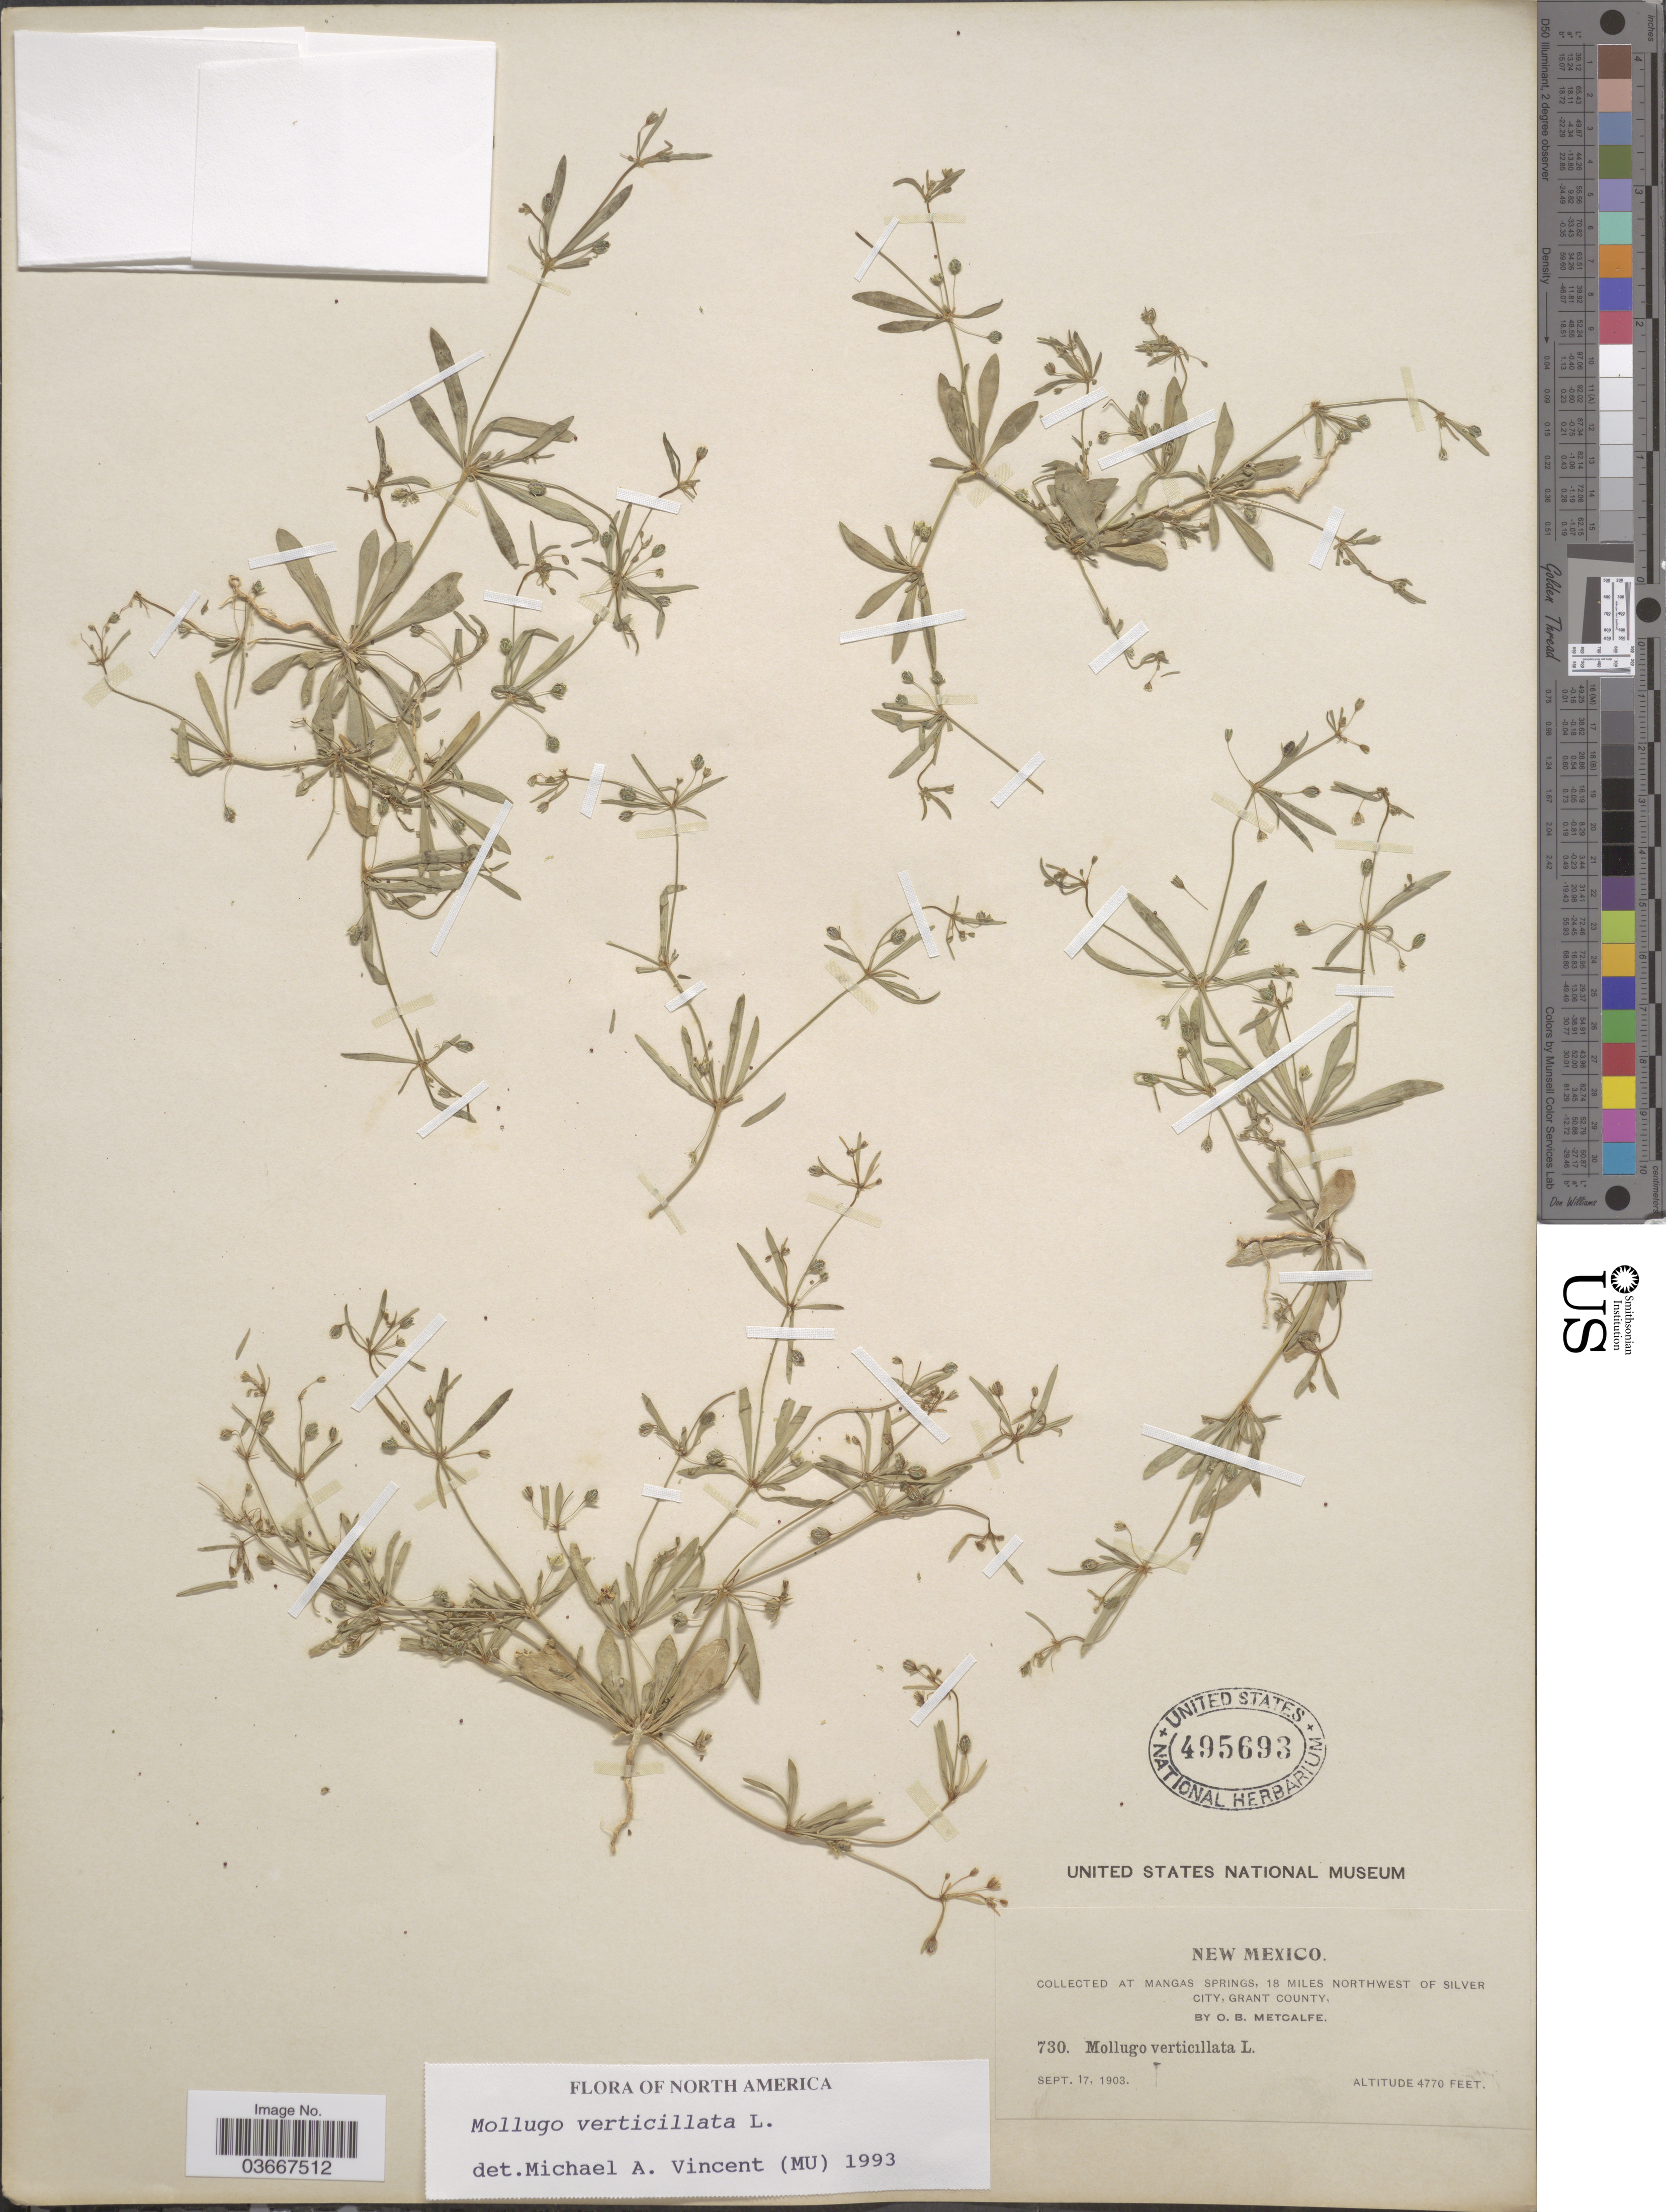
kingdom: Plantae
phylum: Tracheophyta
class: Magnoliopsida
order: Caryophyllales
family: Molluginaceae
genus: Mollugo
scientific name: Mollugo verticillata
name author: L.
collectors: O. B. Metcalfe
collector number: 730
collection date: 1903-09-17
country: United States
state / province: New Mexico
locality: Mangas Springs, 18 miles northwest of Silver City, Grant County.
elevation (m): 1454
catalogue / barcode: US 495693